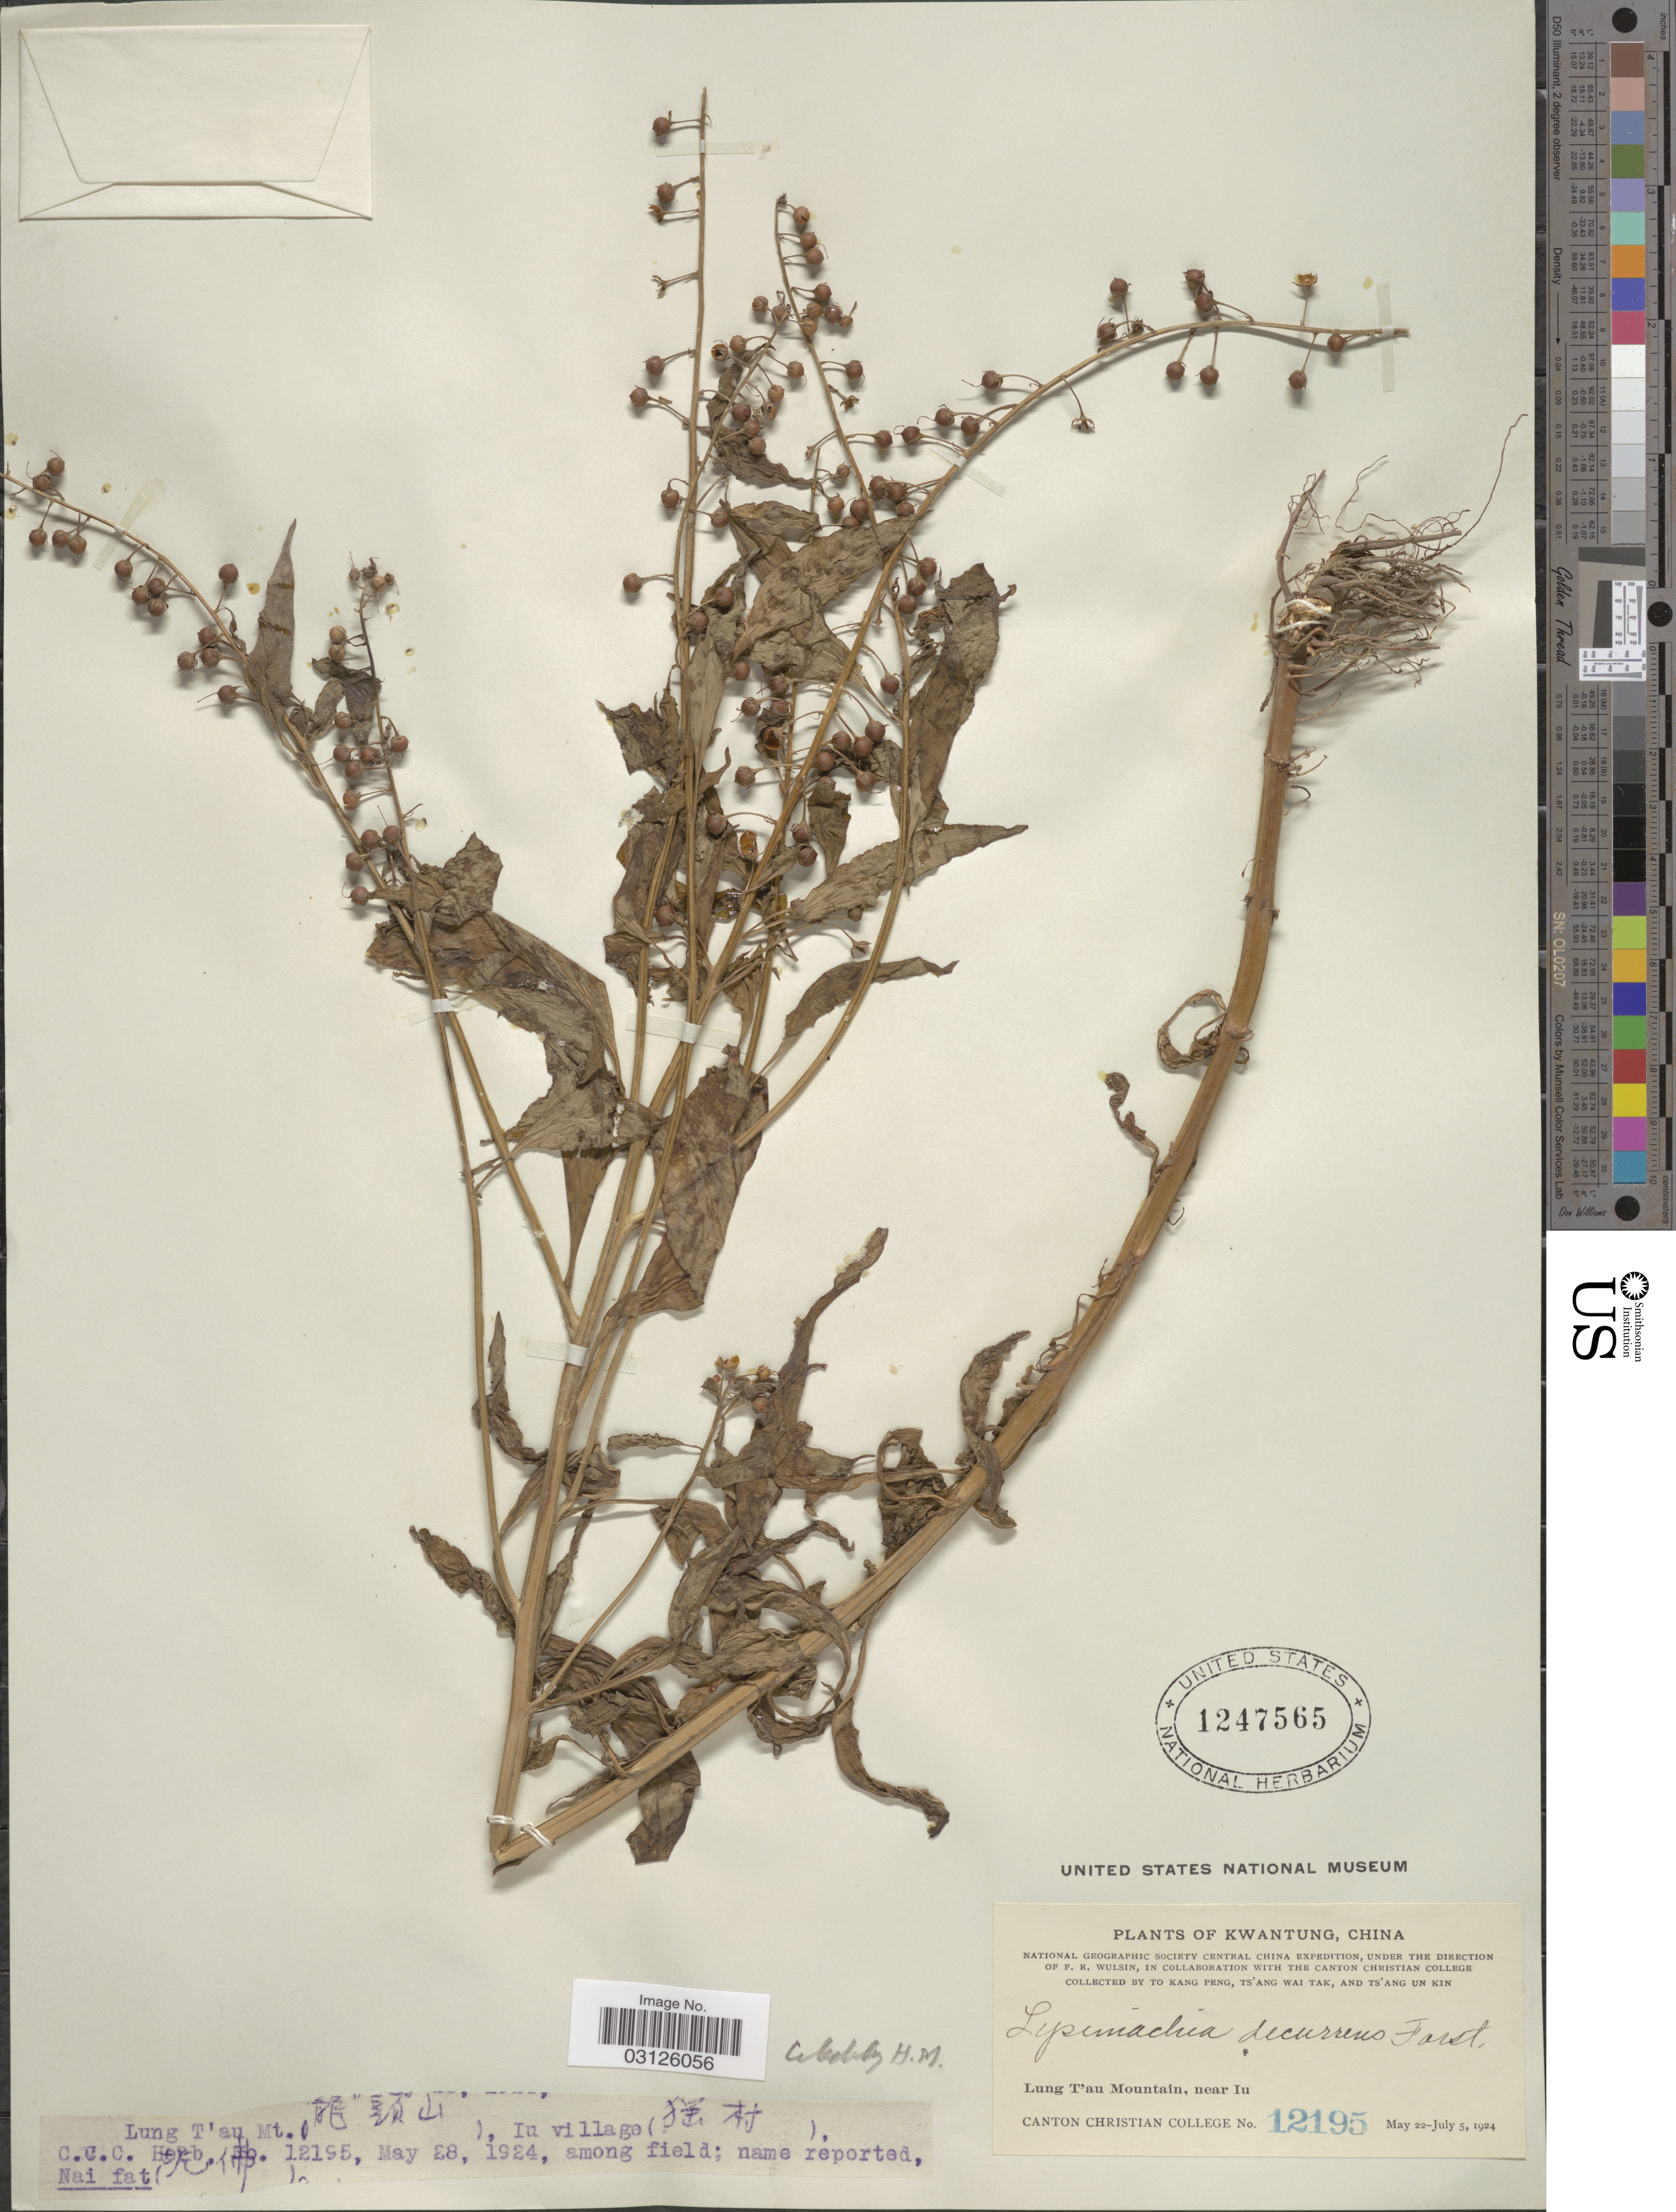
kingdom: Plantae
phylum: Tracheophyta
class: Magnoliopsida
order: Ericales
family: Primulaceae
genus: Lysimachia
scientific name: Lysimachia acroadenia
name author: Maxim.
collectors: Canton Christian College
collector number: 12195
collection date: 1924-05-28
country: China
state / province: Guangdong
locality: Kwangtung. Lung T'au Mountain, near Iu.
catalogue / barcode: US 1247565